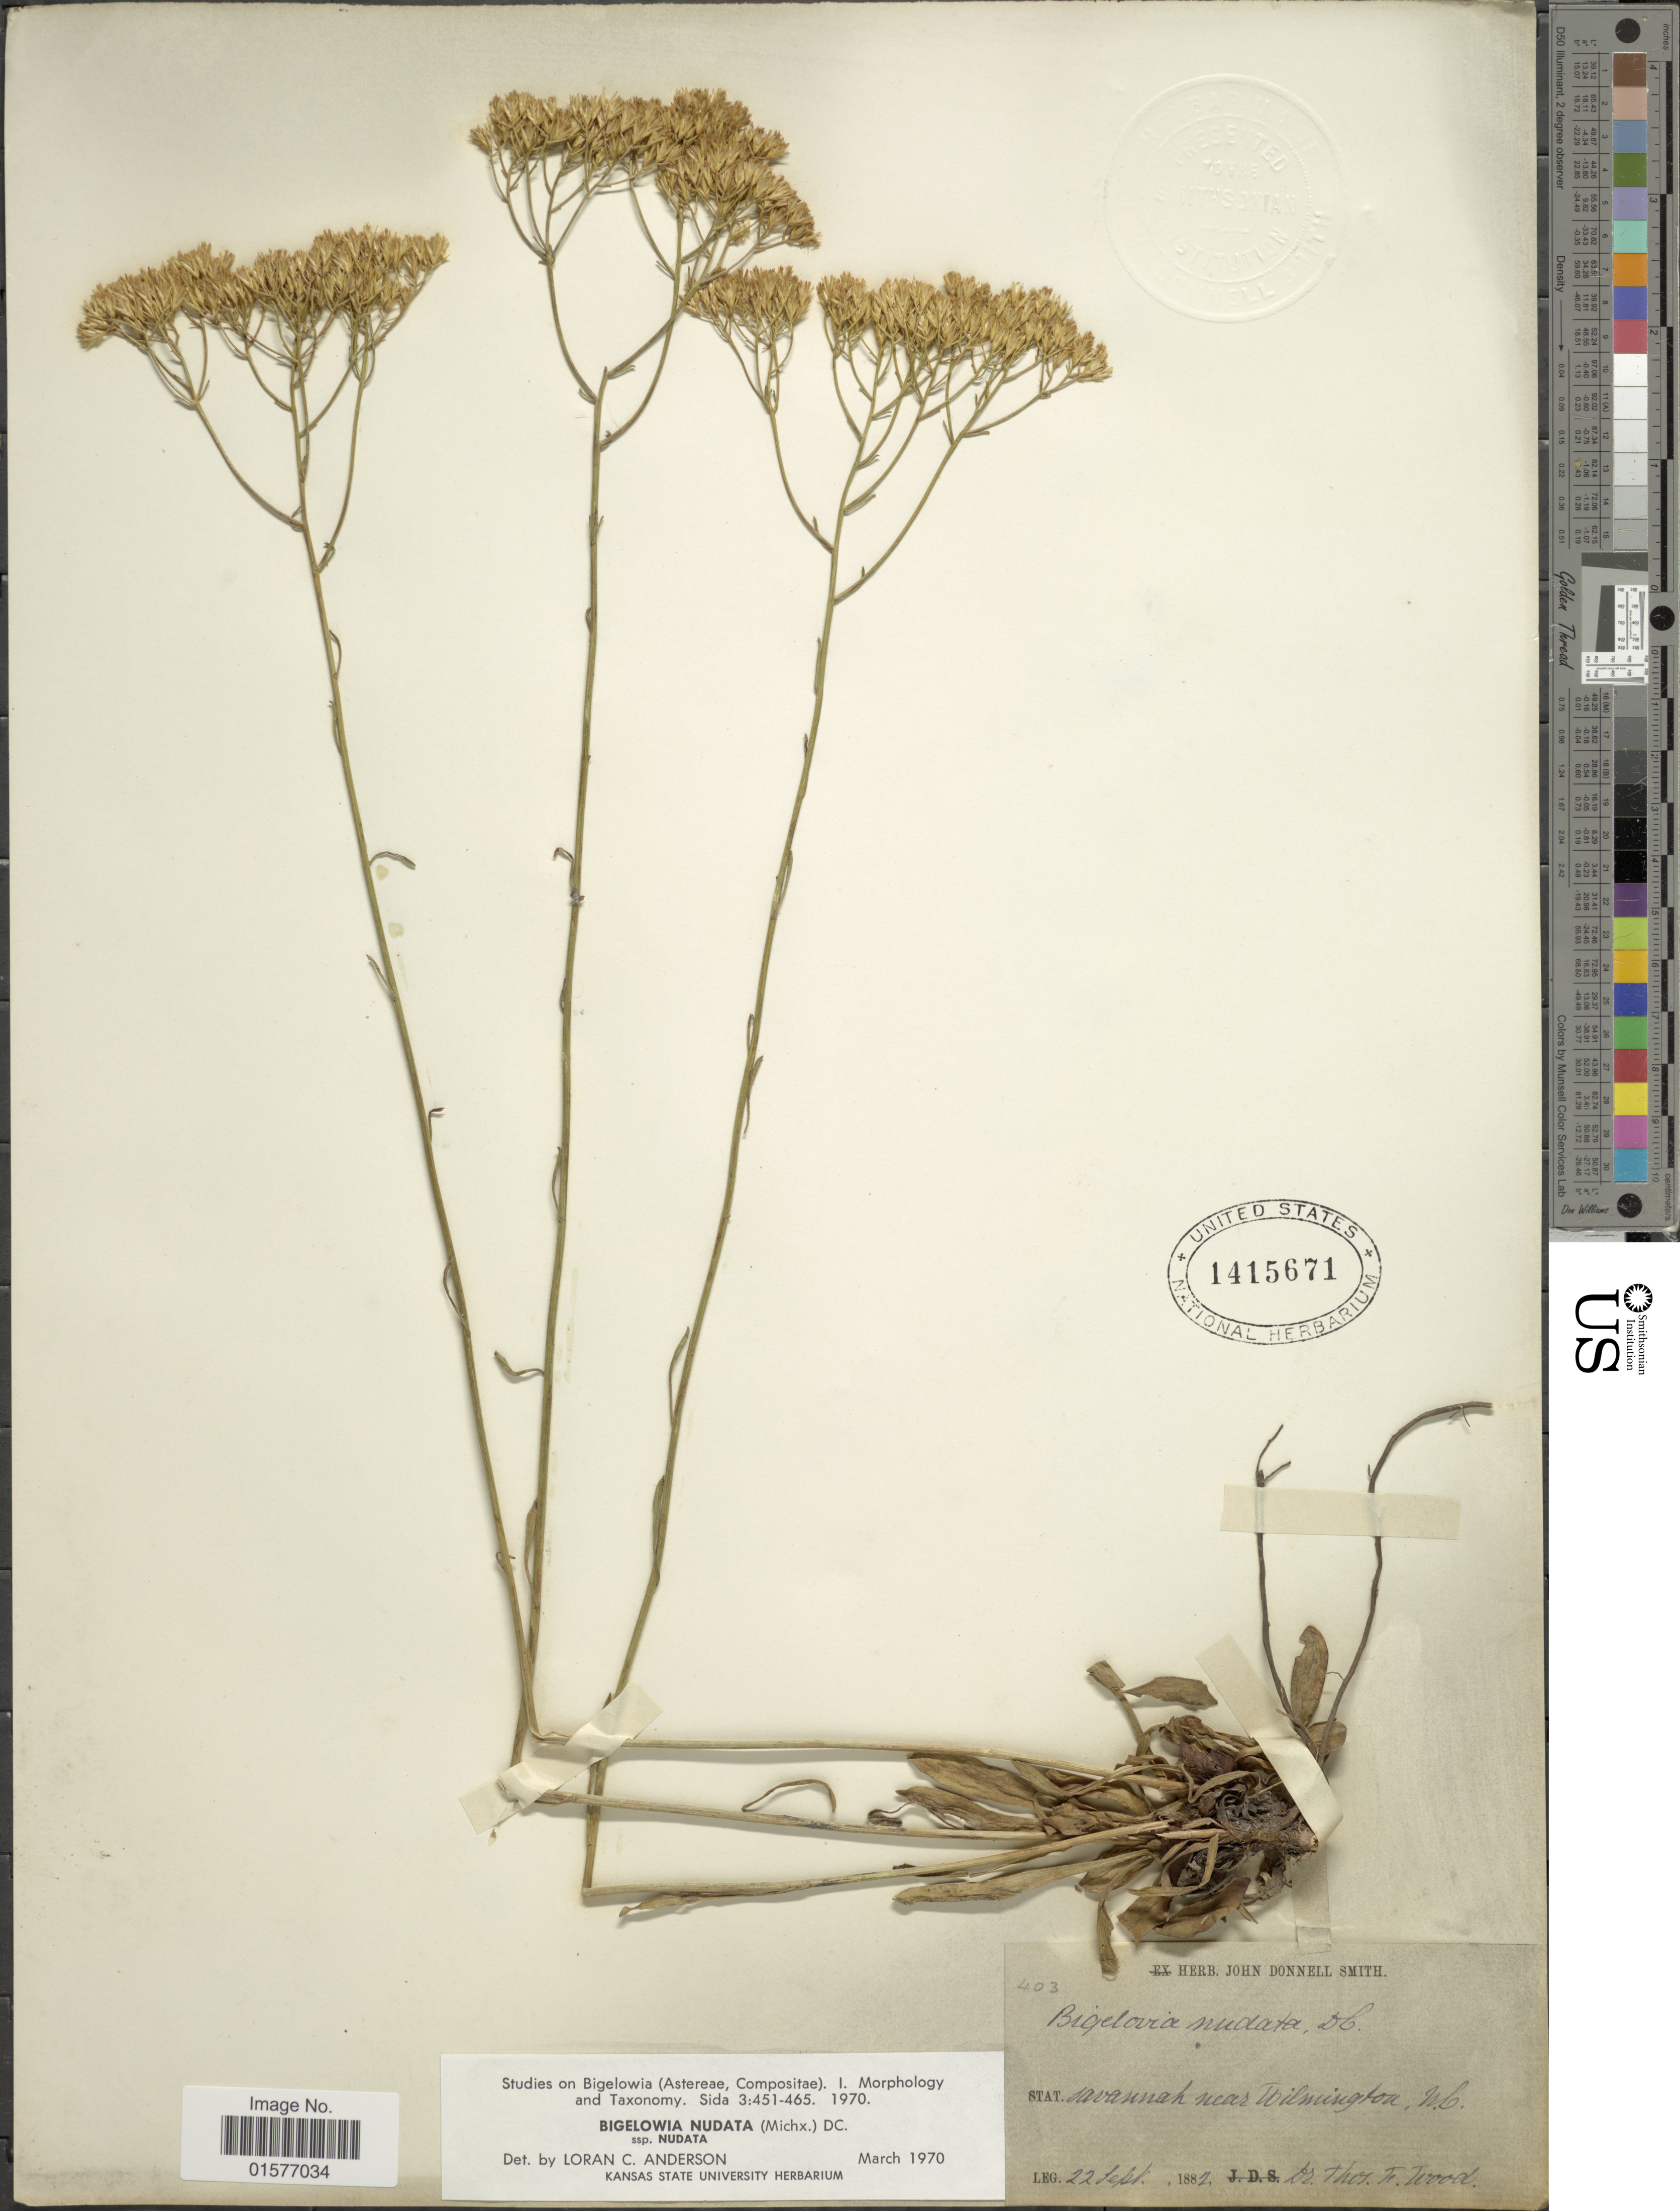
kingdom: Plantae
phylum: Tracheophyta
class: Magnoliopsida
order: Asterales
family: Asteraceae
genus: Bigelowia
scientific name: Bigelowia nudata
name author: (Michx.) DC.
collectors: T. F. Wood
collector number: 403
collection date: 1887-09-22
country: United States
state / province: North Carolina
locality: Savannah near Wilmington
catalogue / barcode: US 1415571